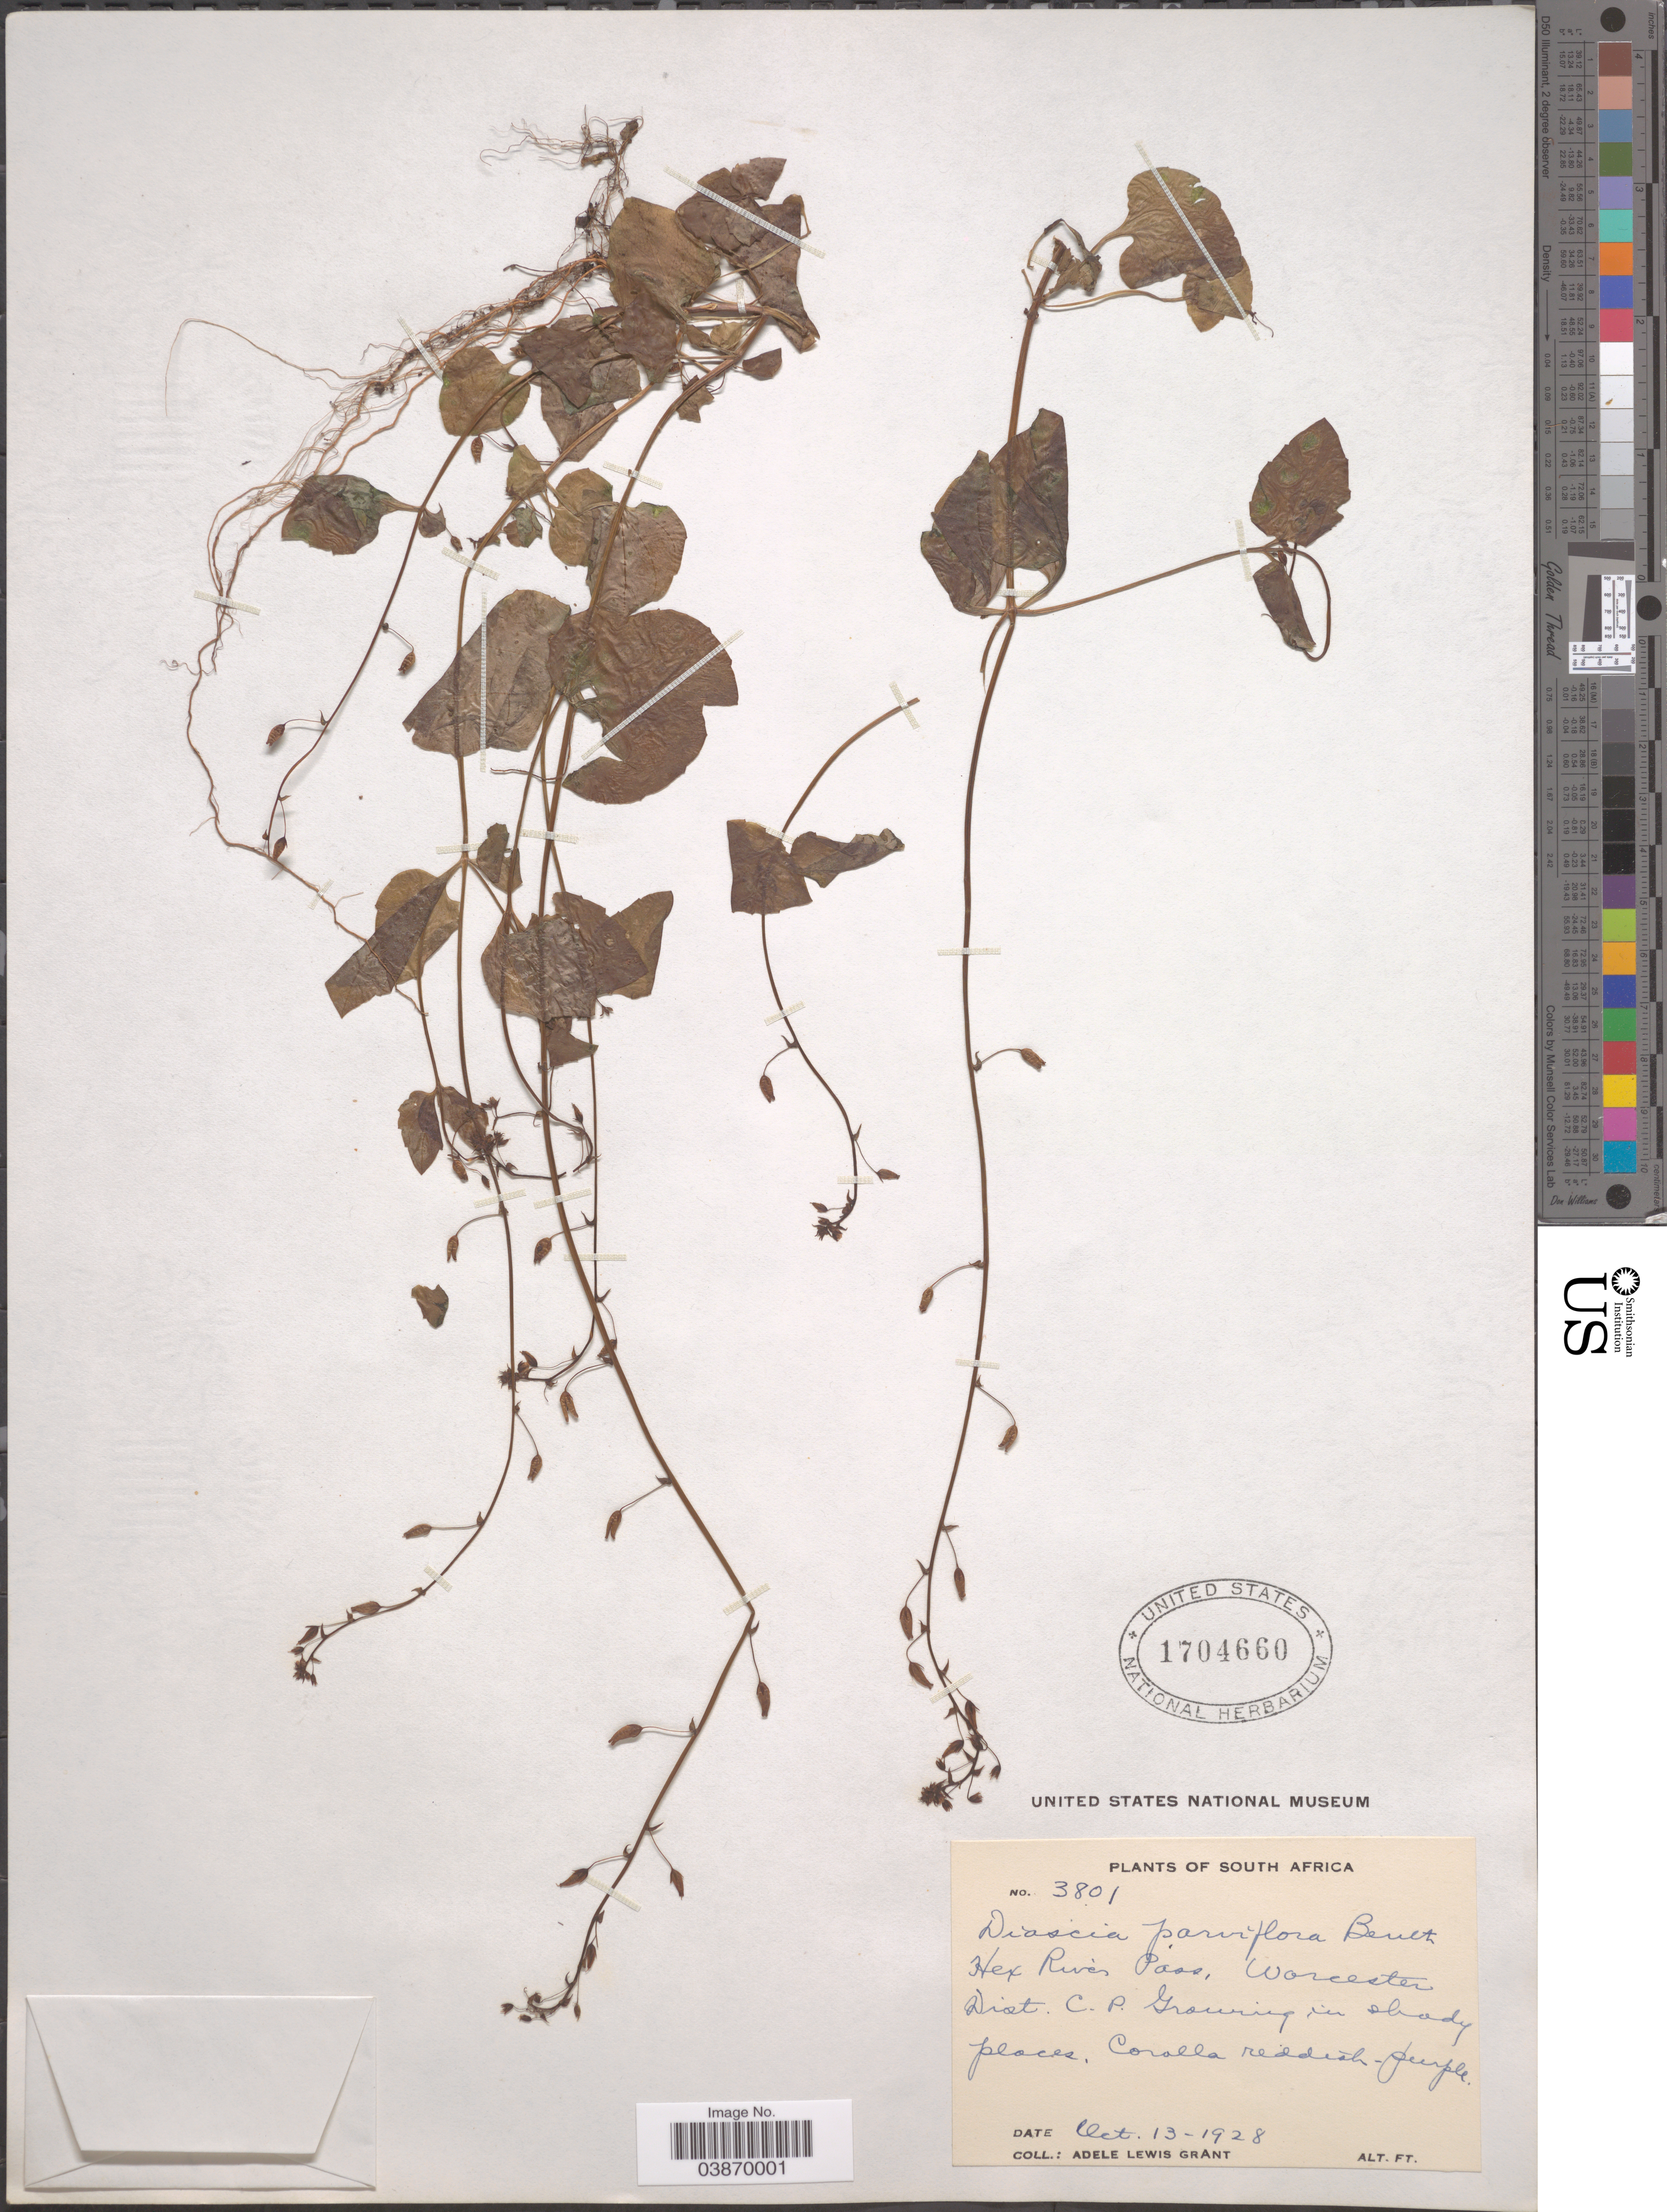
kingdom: Plantae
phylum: Tracheophyta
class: Magnoliopsida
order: Lamiales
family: Scrophulariaceae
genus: Diascia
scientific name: Diascia parviflora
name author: Benth.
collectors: A. L. Grant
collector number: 3801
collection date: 1928-10-13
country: South Africa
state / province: Western Cape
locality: Hex River Pass, Worcester Dist.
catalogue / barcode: US 1704660